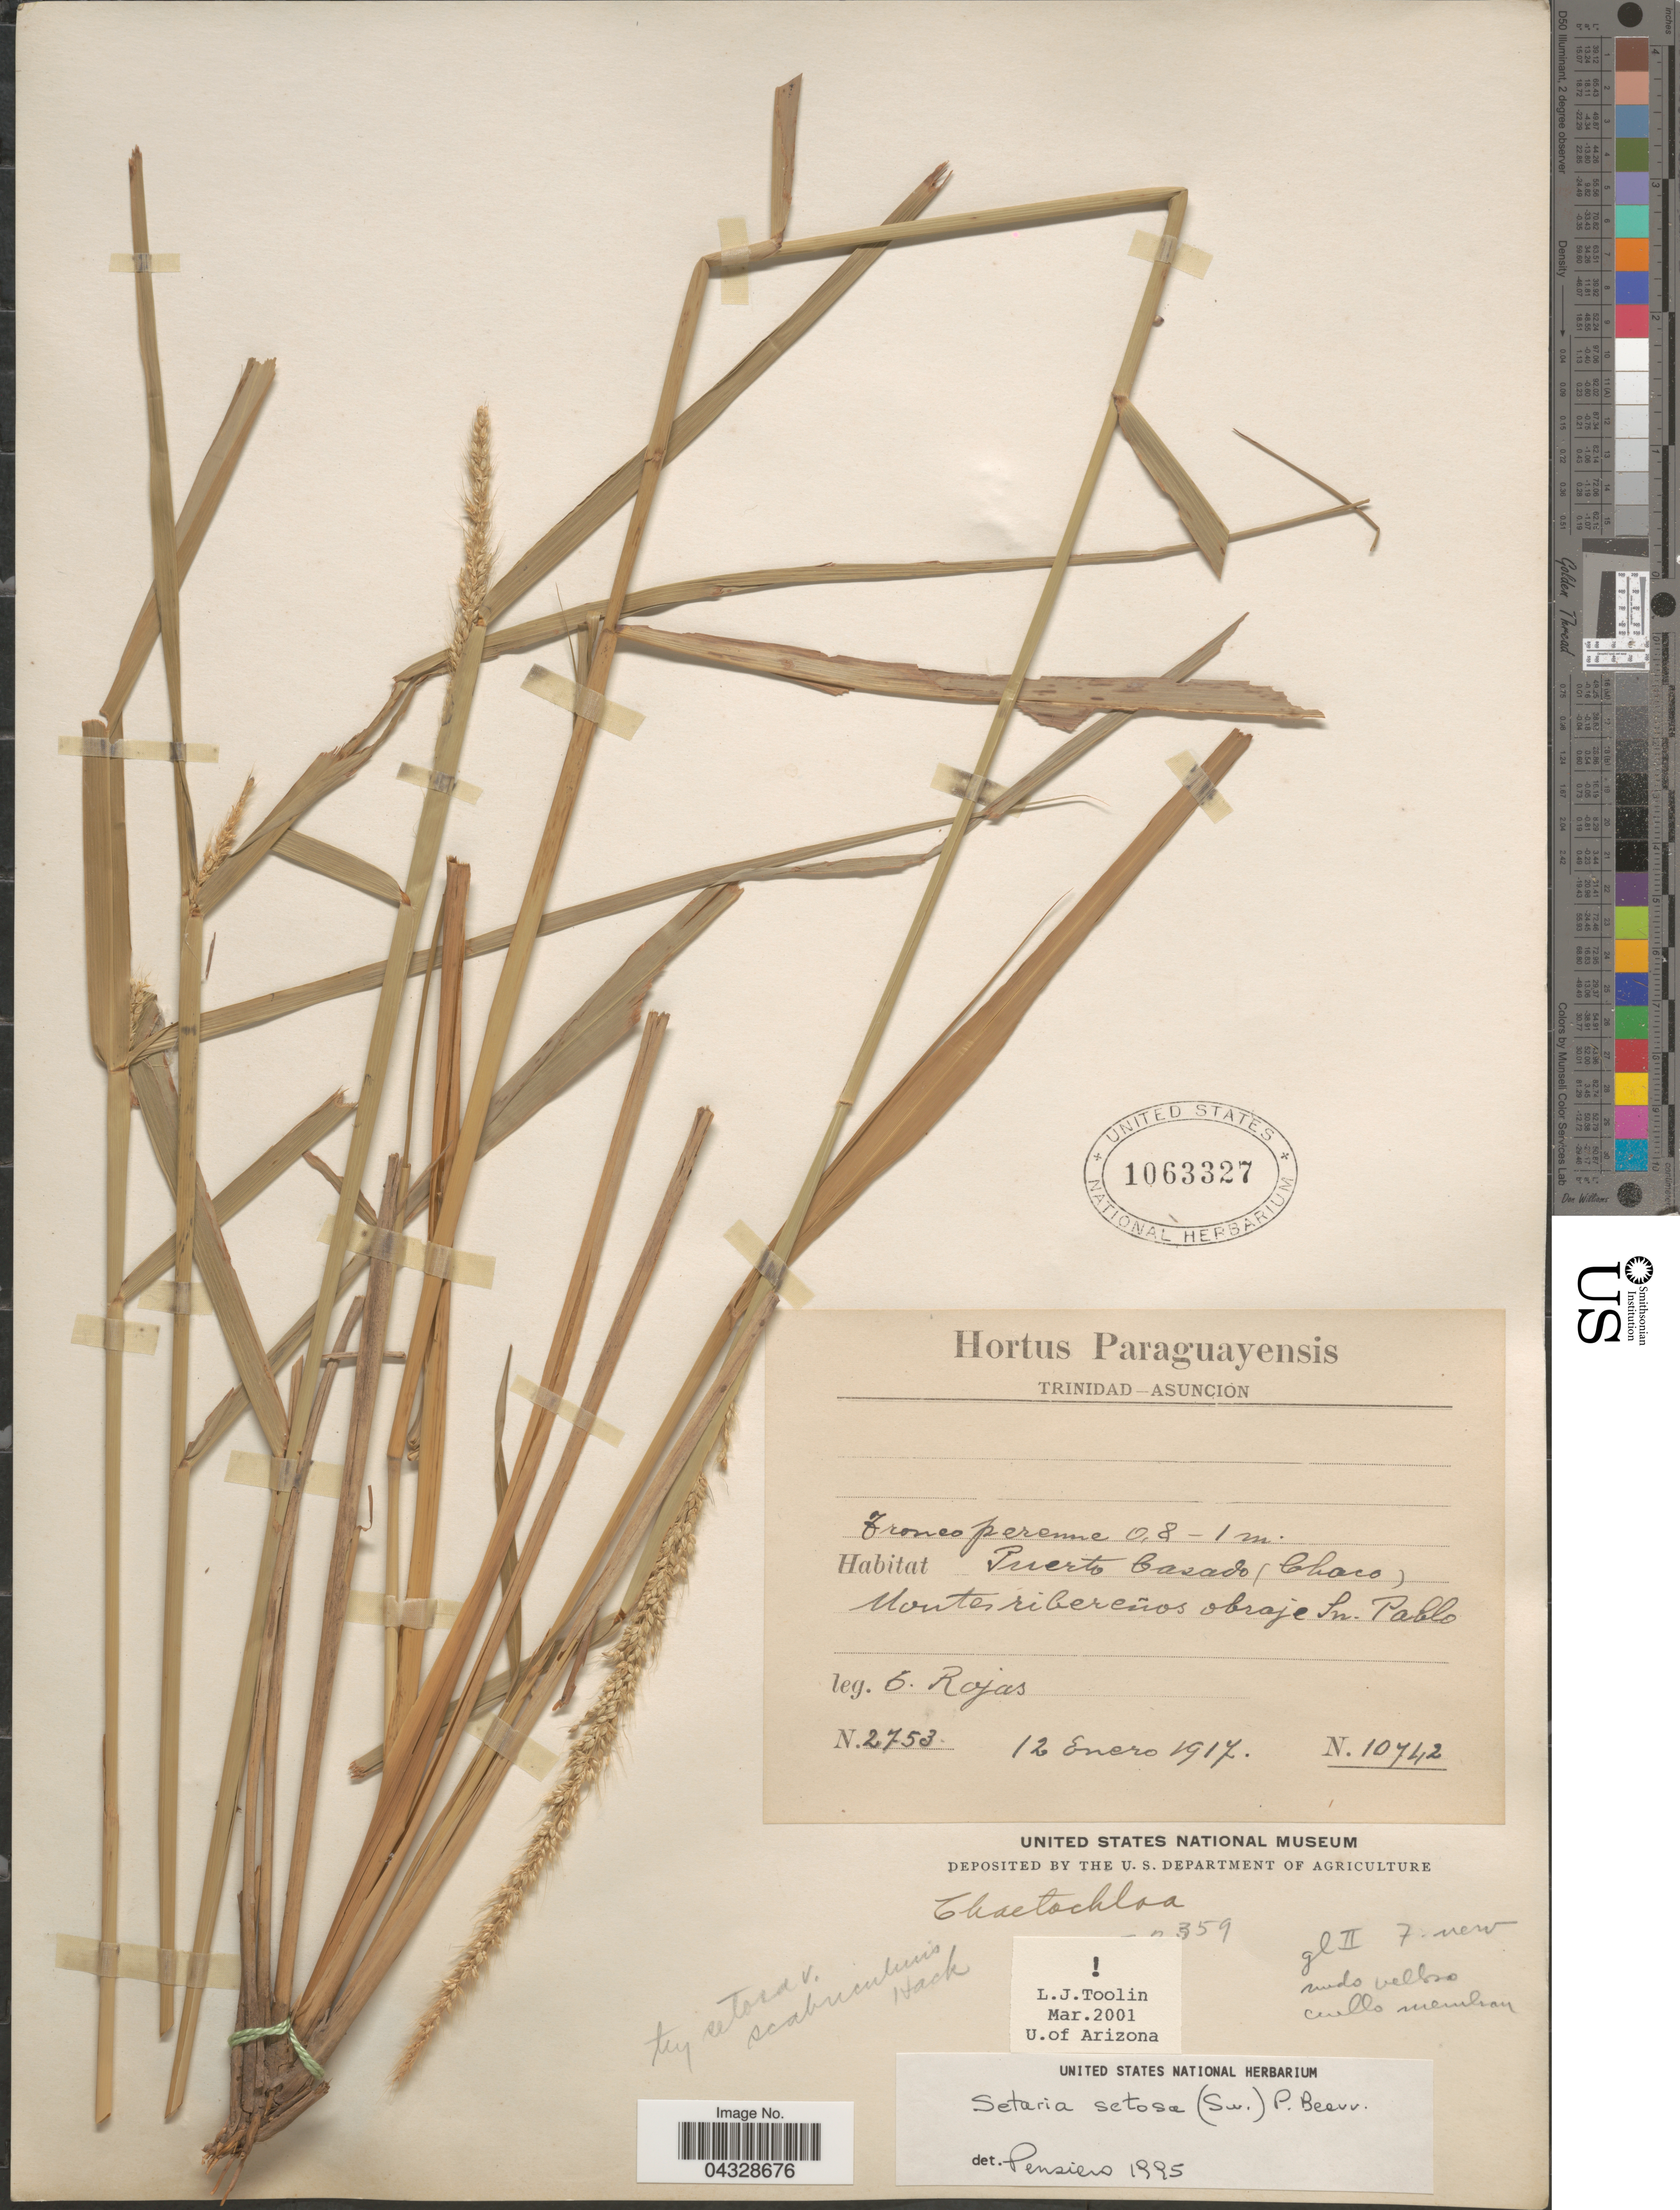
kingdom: Plantae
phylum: Tracheophyta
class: Liliopsida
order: Poales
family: Poaceae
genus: Setaria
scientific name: Setaria setosa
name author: (Sw.) P. Beauv.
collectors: T. Rojas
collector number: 2753/10742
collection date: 1917-01-12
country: Paraguay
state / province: Asuncion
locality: Puerto Casado (Chaco). Montes ribereños obraje Sn. Pablo.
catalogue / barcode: US 1063327